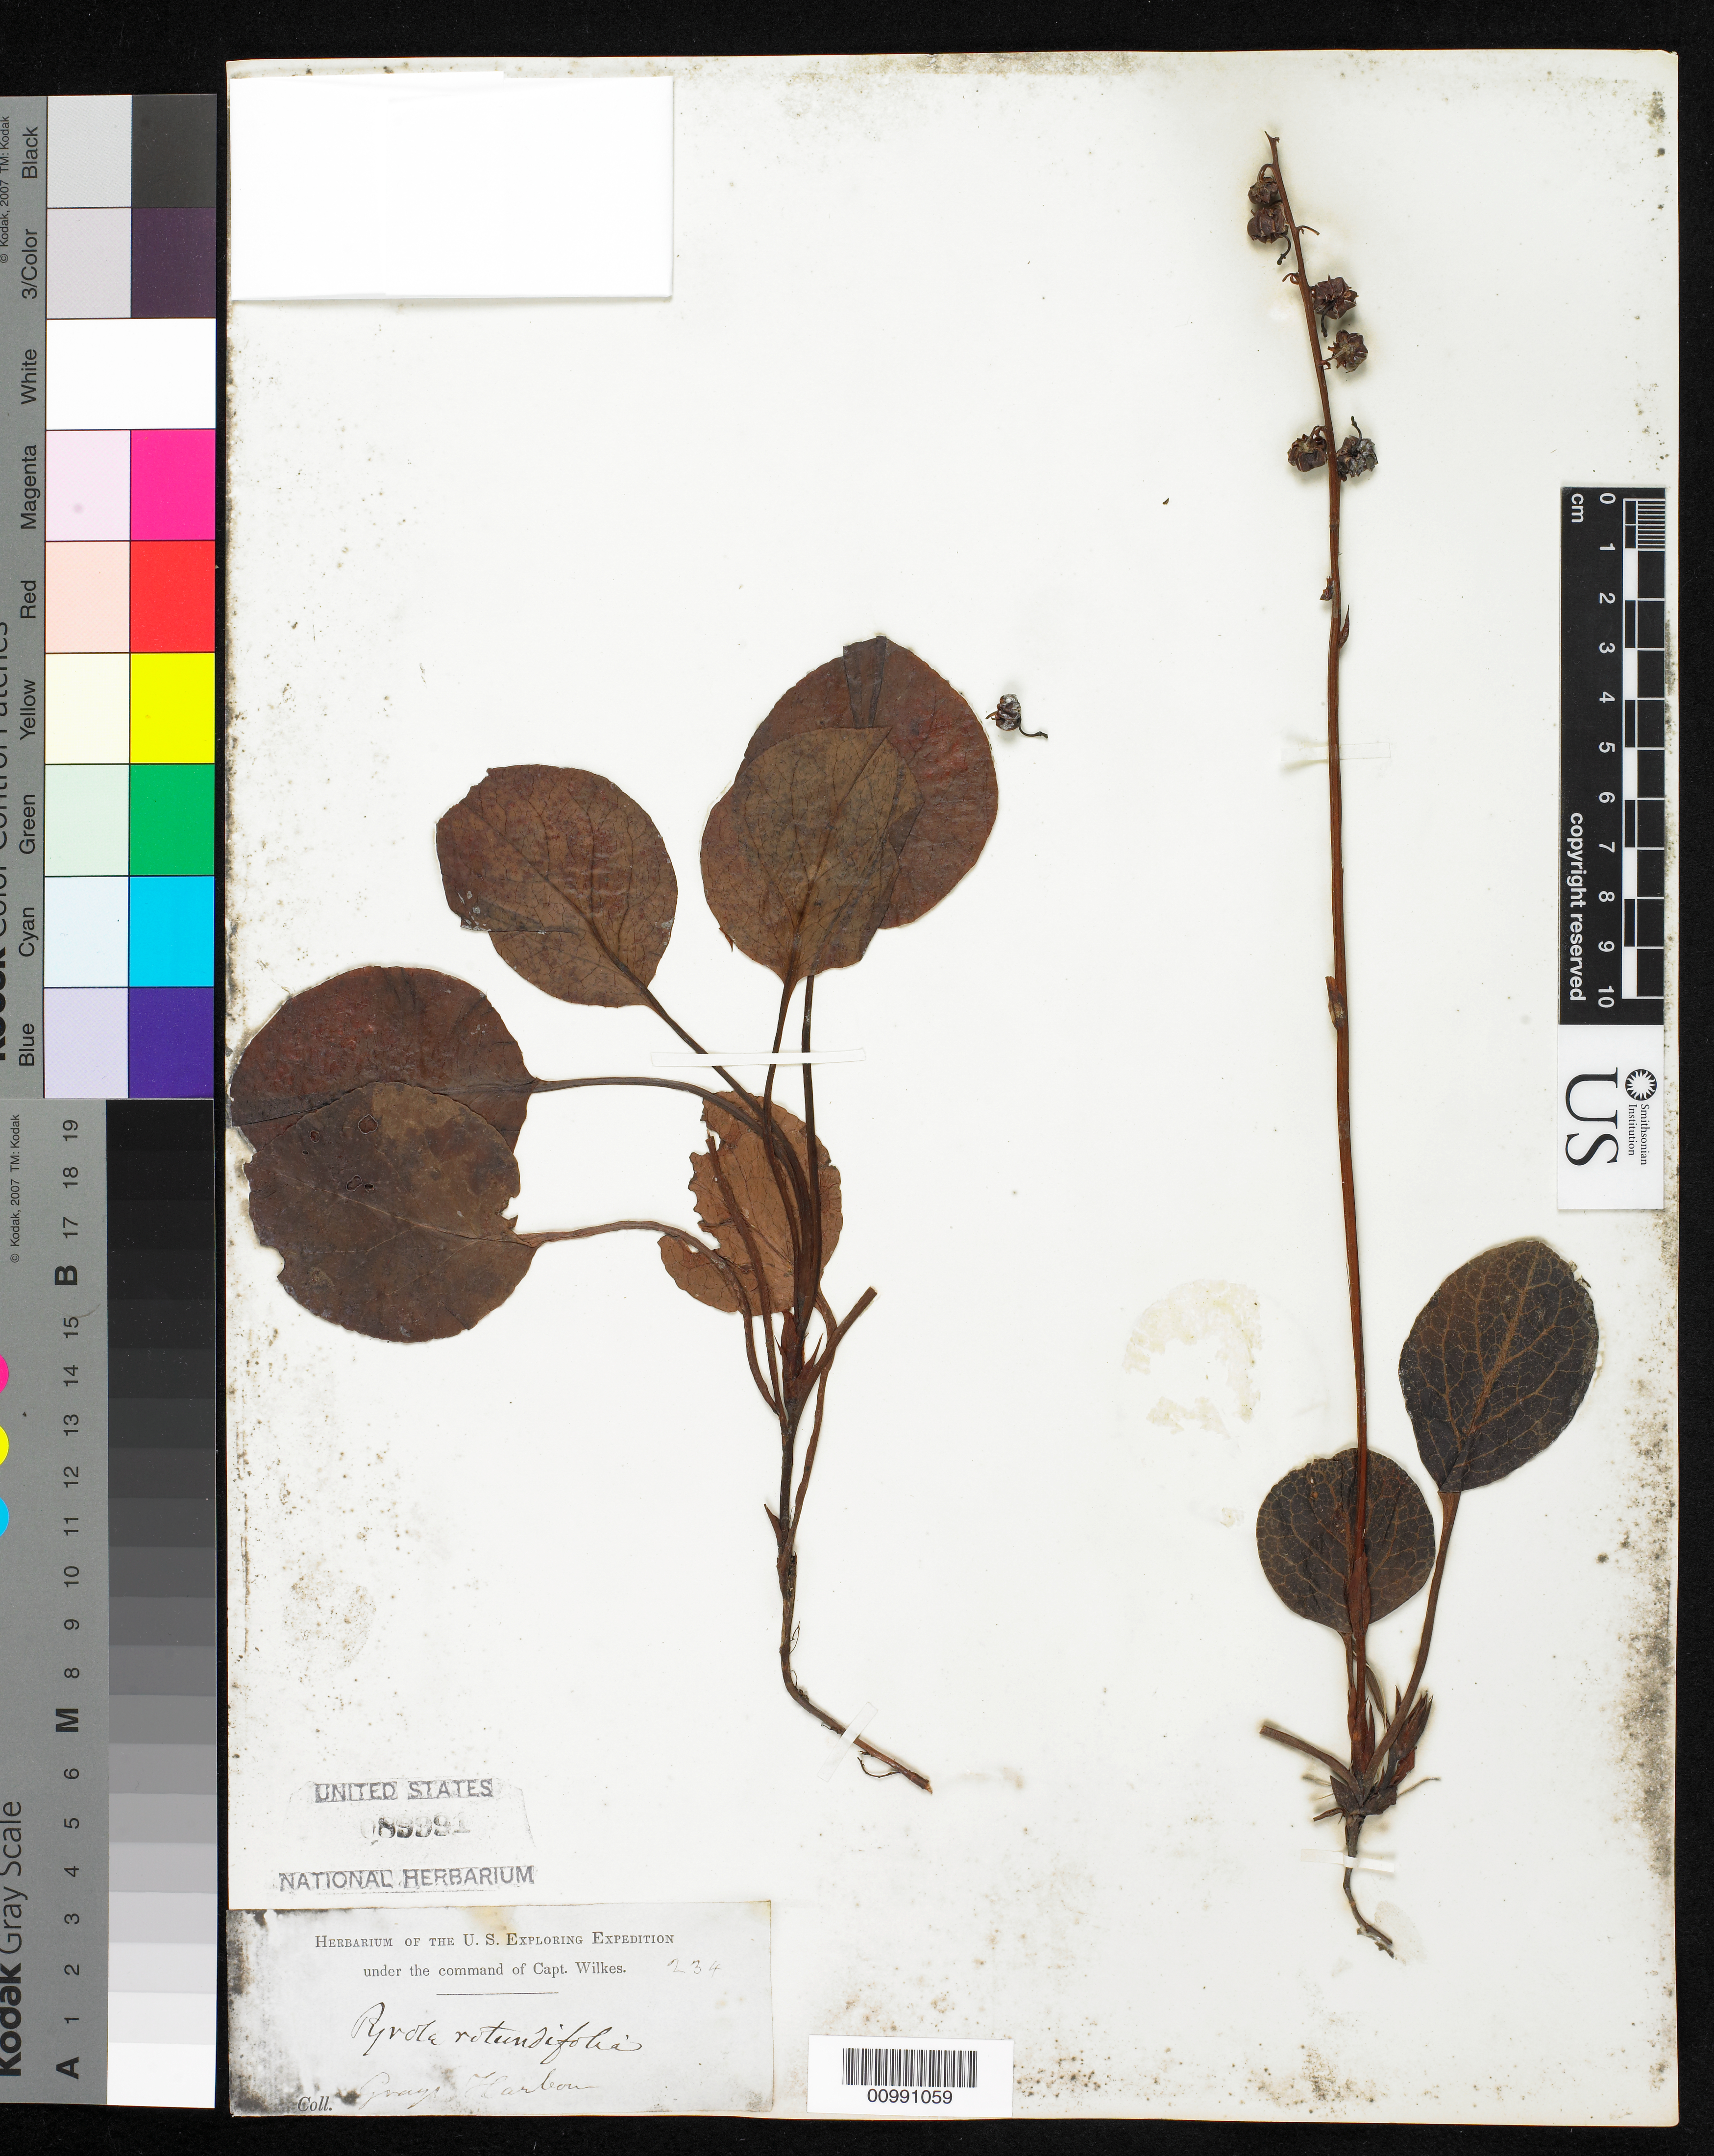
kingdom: Plantae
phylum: Tracheophyta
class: Magnoliopsida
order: Ericales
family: Ericaceae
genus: Pyrola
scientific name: Pyrola rotundifolia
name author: L.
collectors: Wilkes Explor. Exped.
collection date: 1838/1842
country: United States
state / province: Washington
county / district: Grays Harbor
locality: Gray's Harbor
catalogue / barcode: US 89991